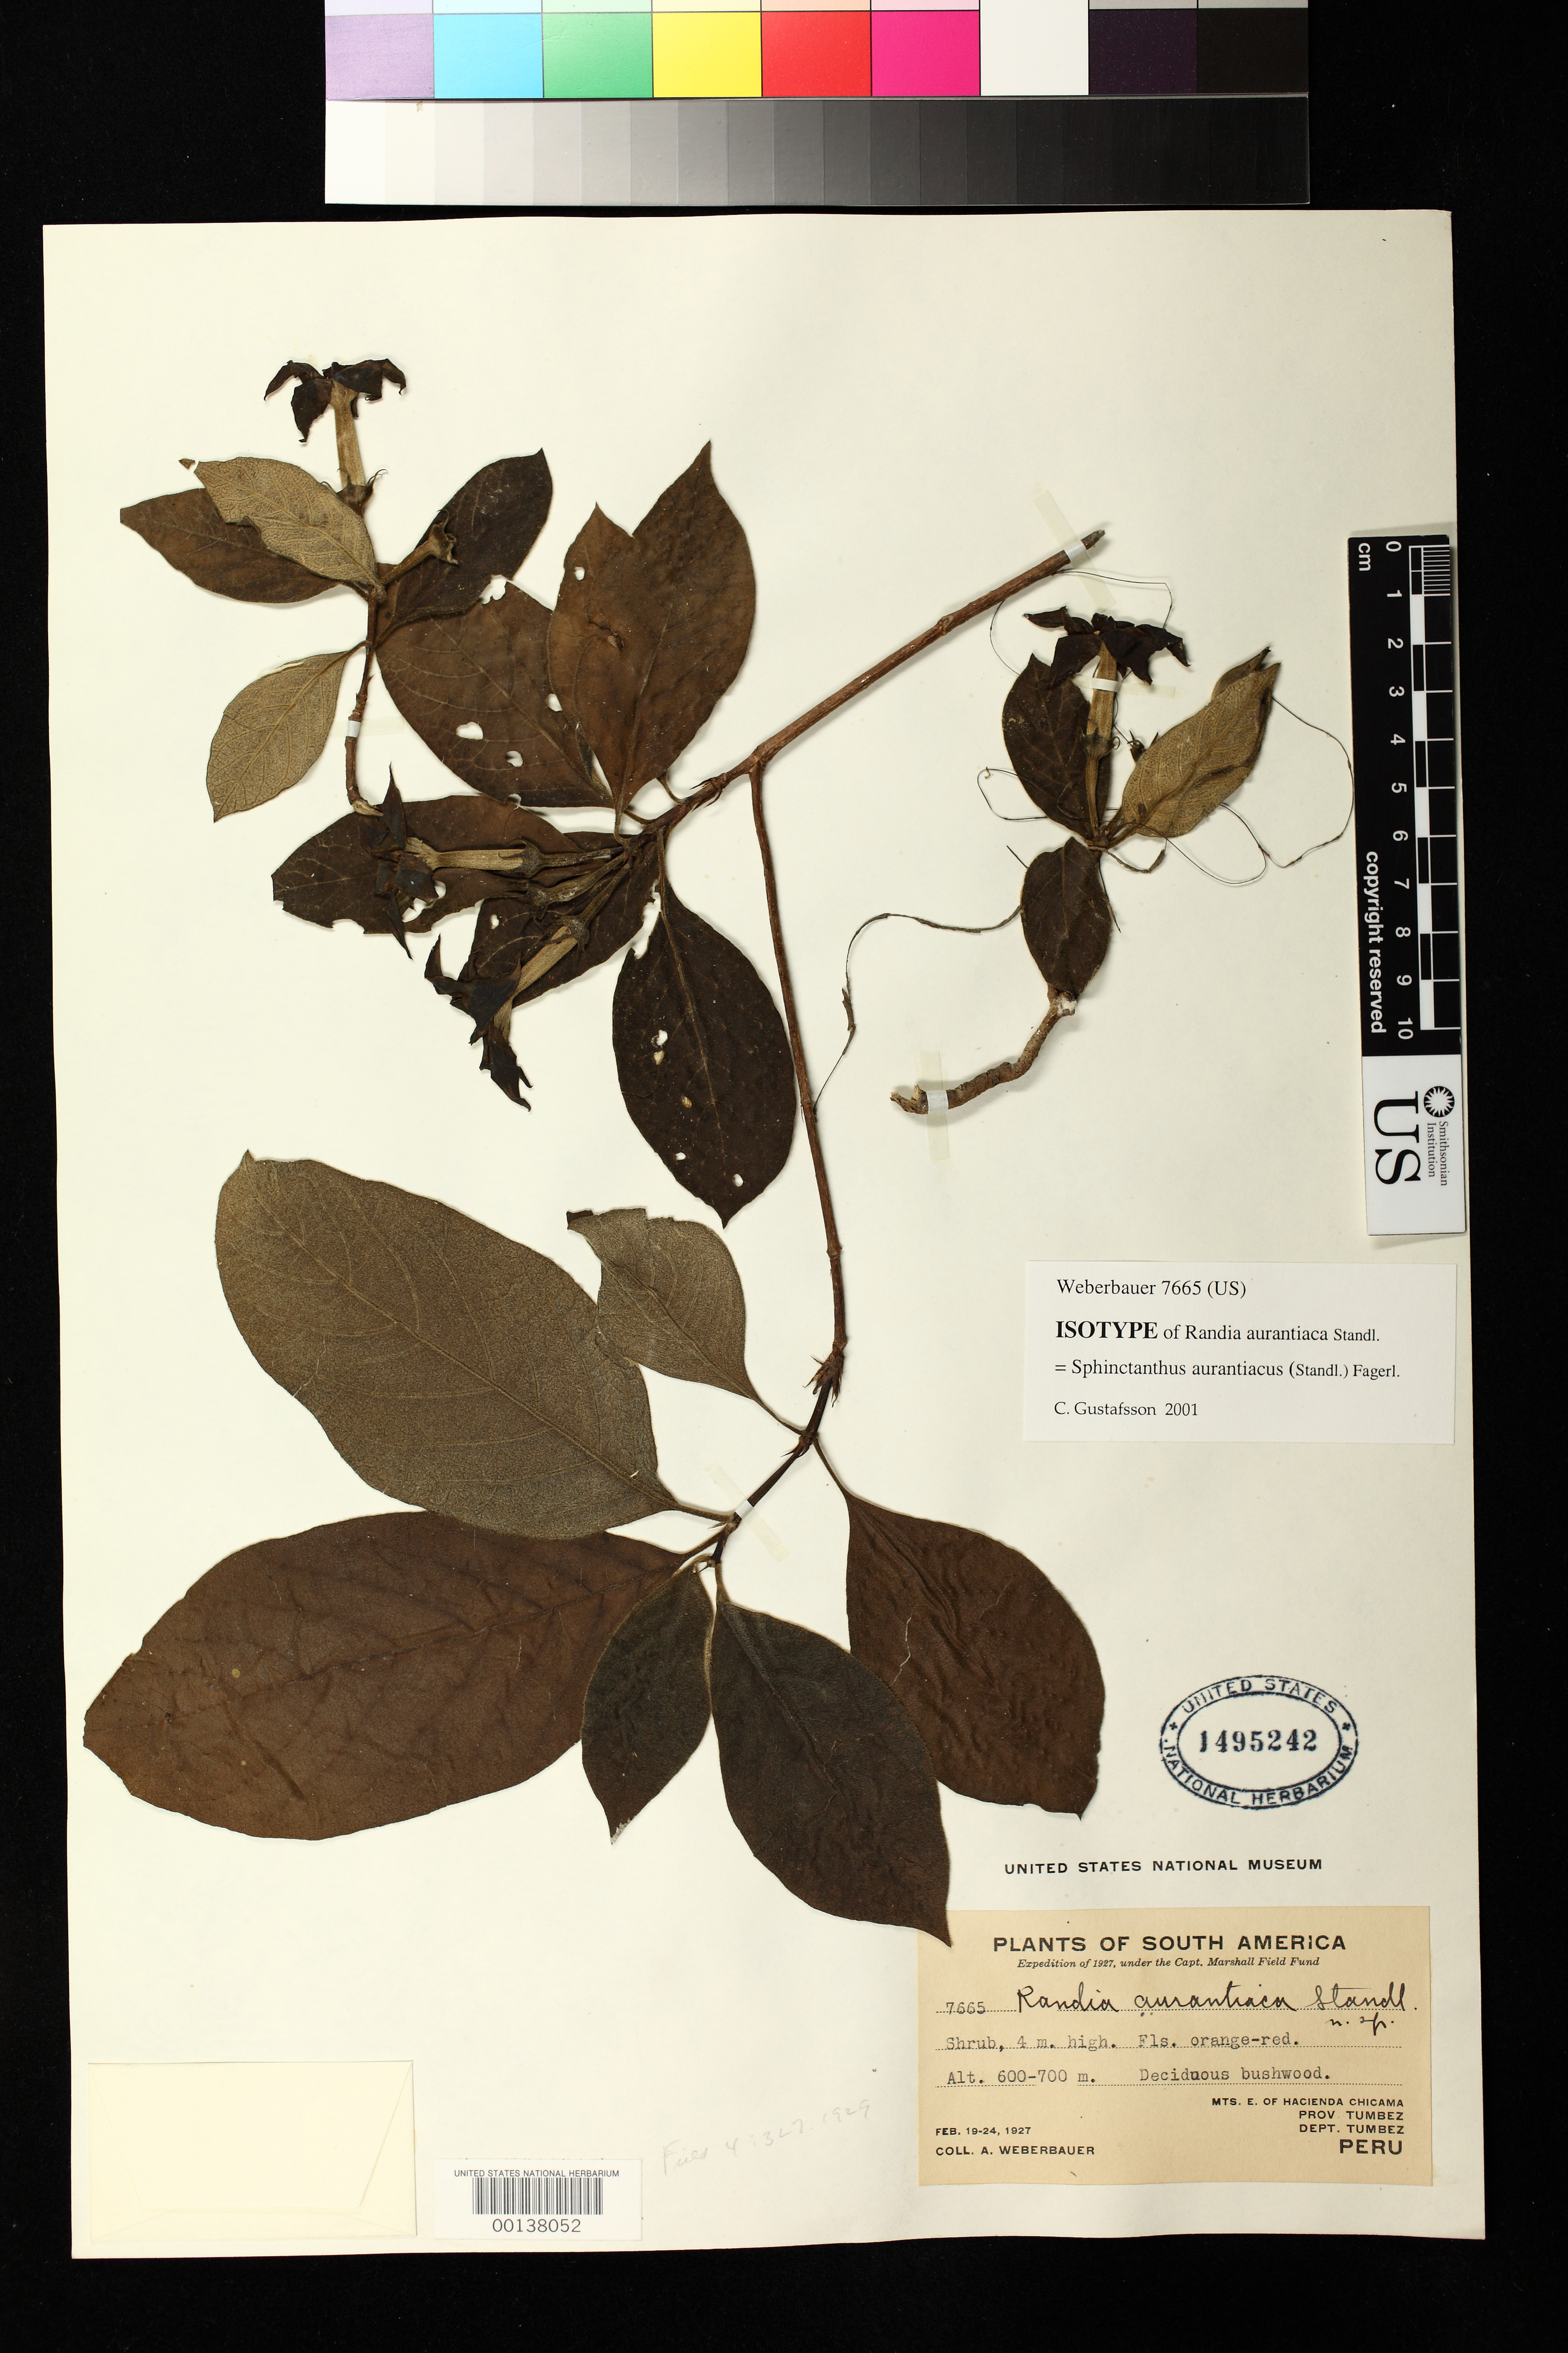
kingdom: Plantae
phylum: Tracheophyta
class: Magnoliopsida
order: Gentianales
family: Rubiaceae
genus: Randia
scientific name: Randia aurantiaca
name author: Standl.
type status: Isotype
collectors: A. Weberbauer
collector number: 7665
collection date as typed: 19 Feb 1927 to 24 Feb 1927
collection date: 1927-02-19/1927-02-24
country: Peru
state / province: Tumbes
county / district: Tumbes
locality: Mts. E of Hacienda Chicama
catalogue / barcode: US 1495242